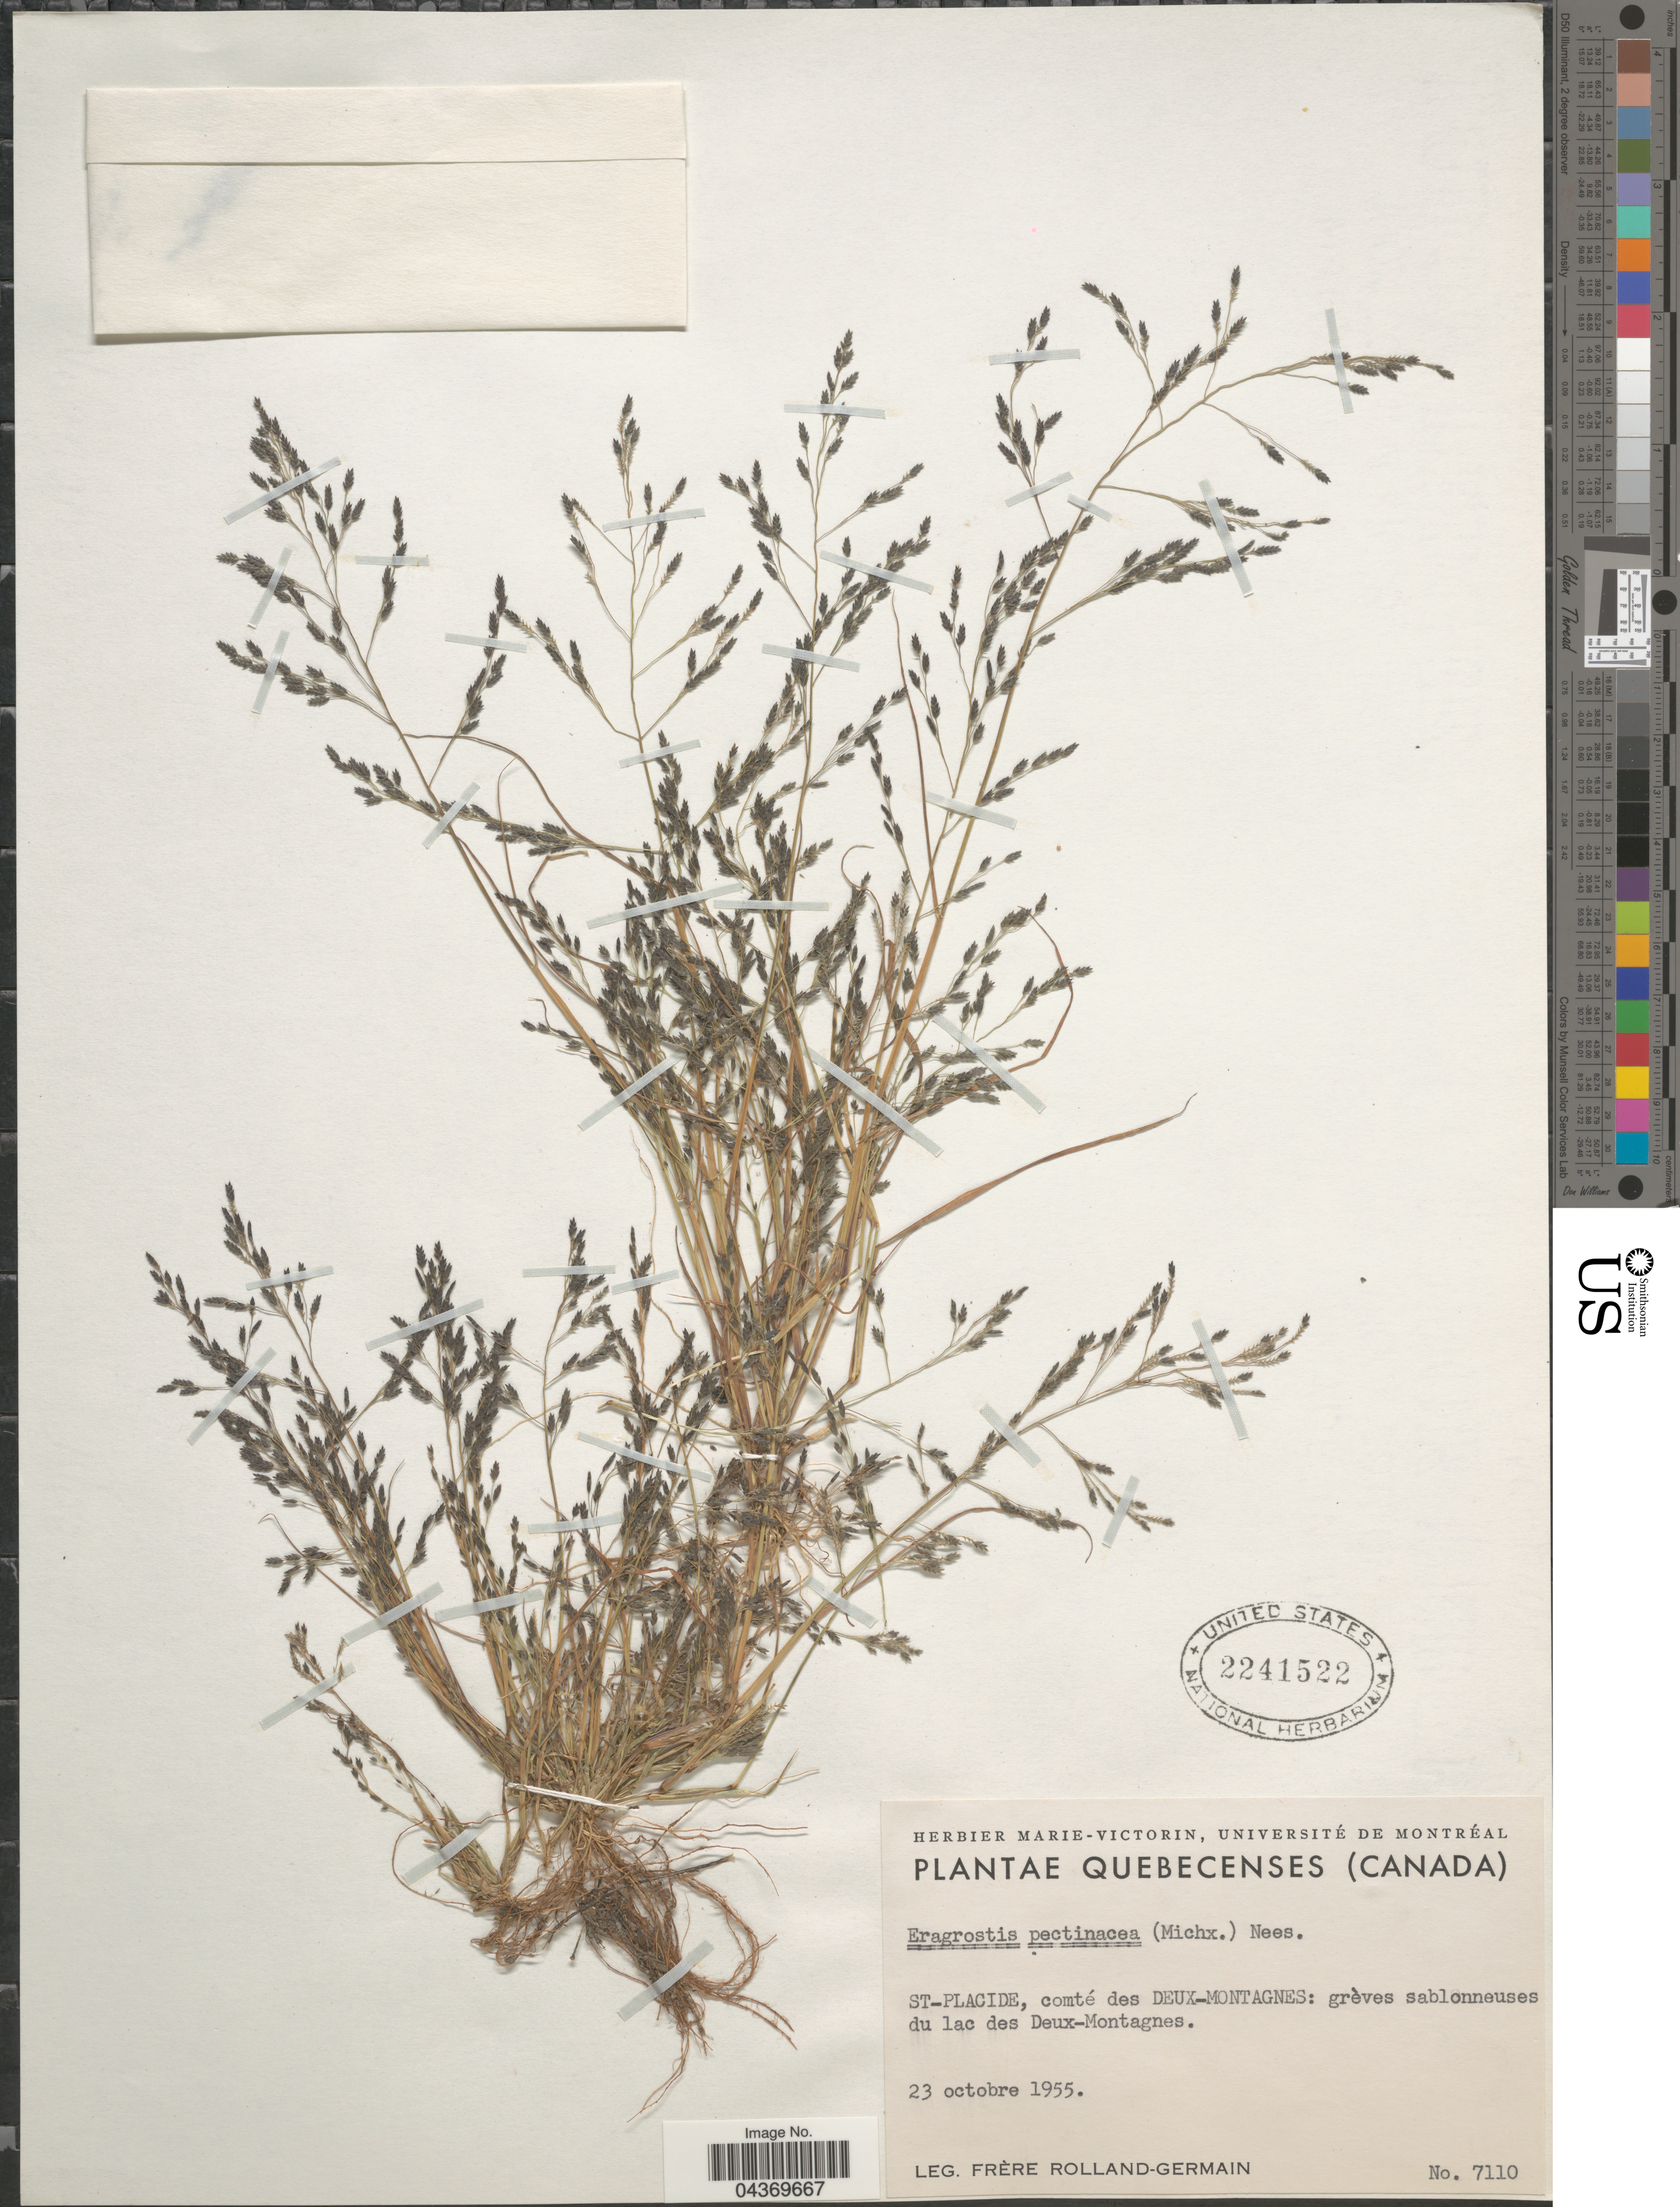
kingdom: Plantae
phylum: Tracheophyta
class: Liliopsida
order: Poales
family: Poaceae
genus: Eragrostis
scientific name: Eragrostis pectinacea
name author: (Michx.) Nees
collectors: Rolland-Germain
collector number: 7110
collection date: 1955-10-23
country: Canada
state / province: Quebec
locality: Quebecenses. St-Placide, comté des Deux-Montagnes: grèves sablonneuses du lac des Deux-Montagnes.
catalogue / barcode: US 2241522